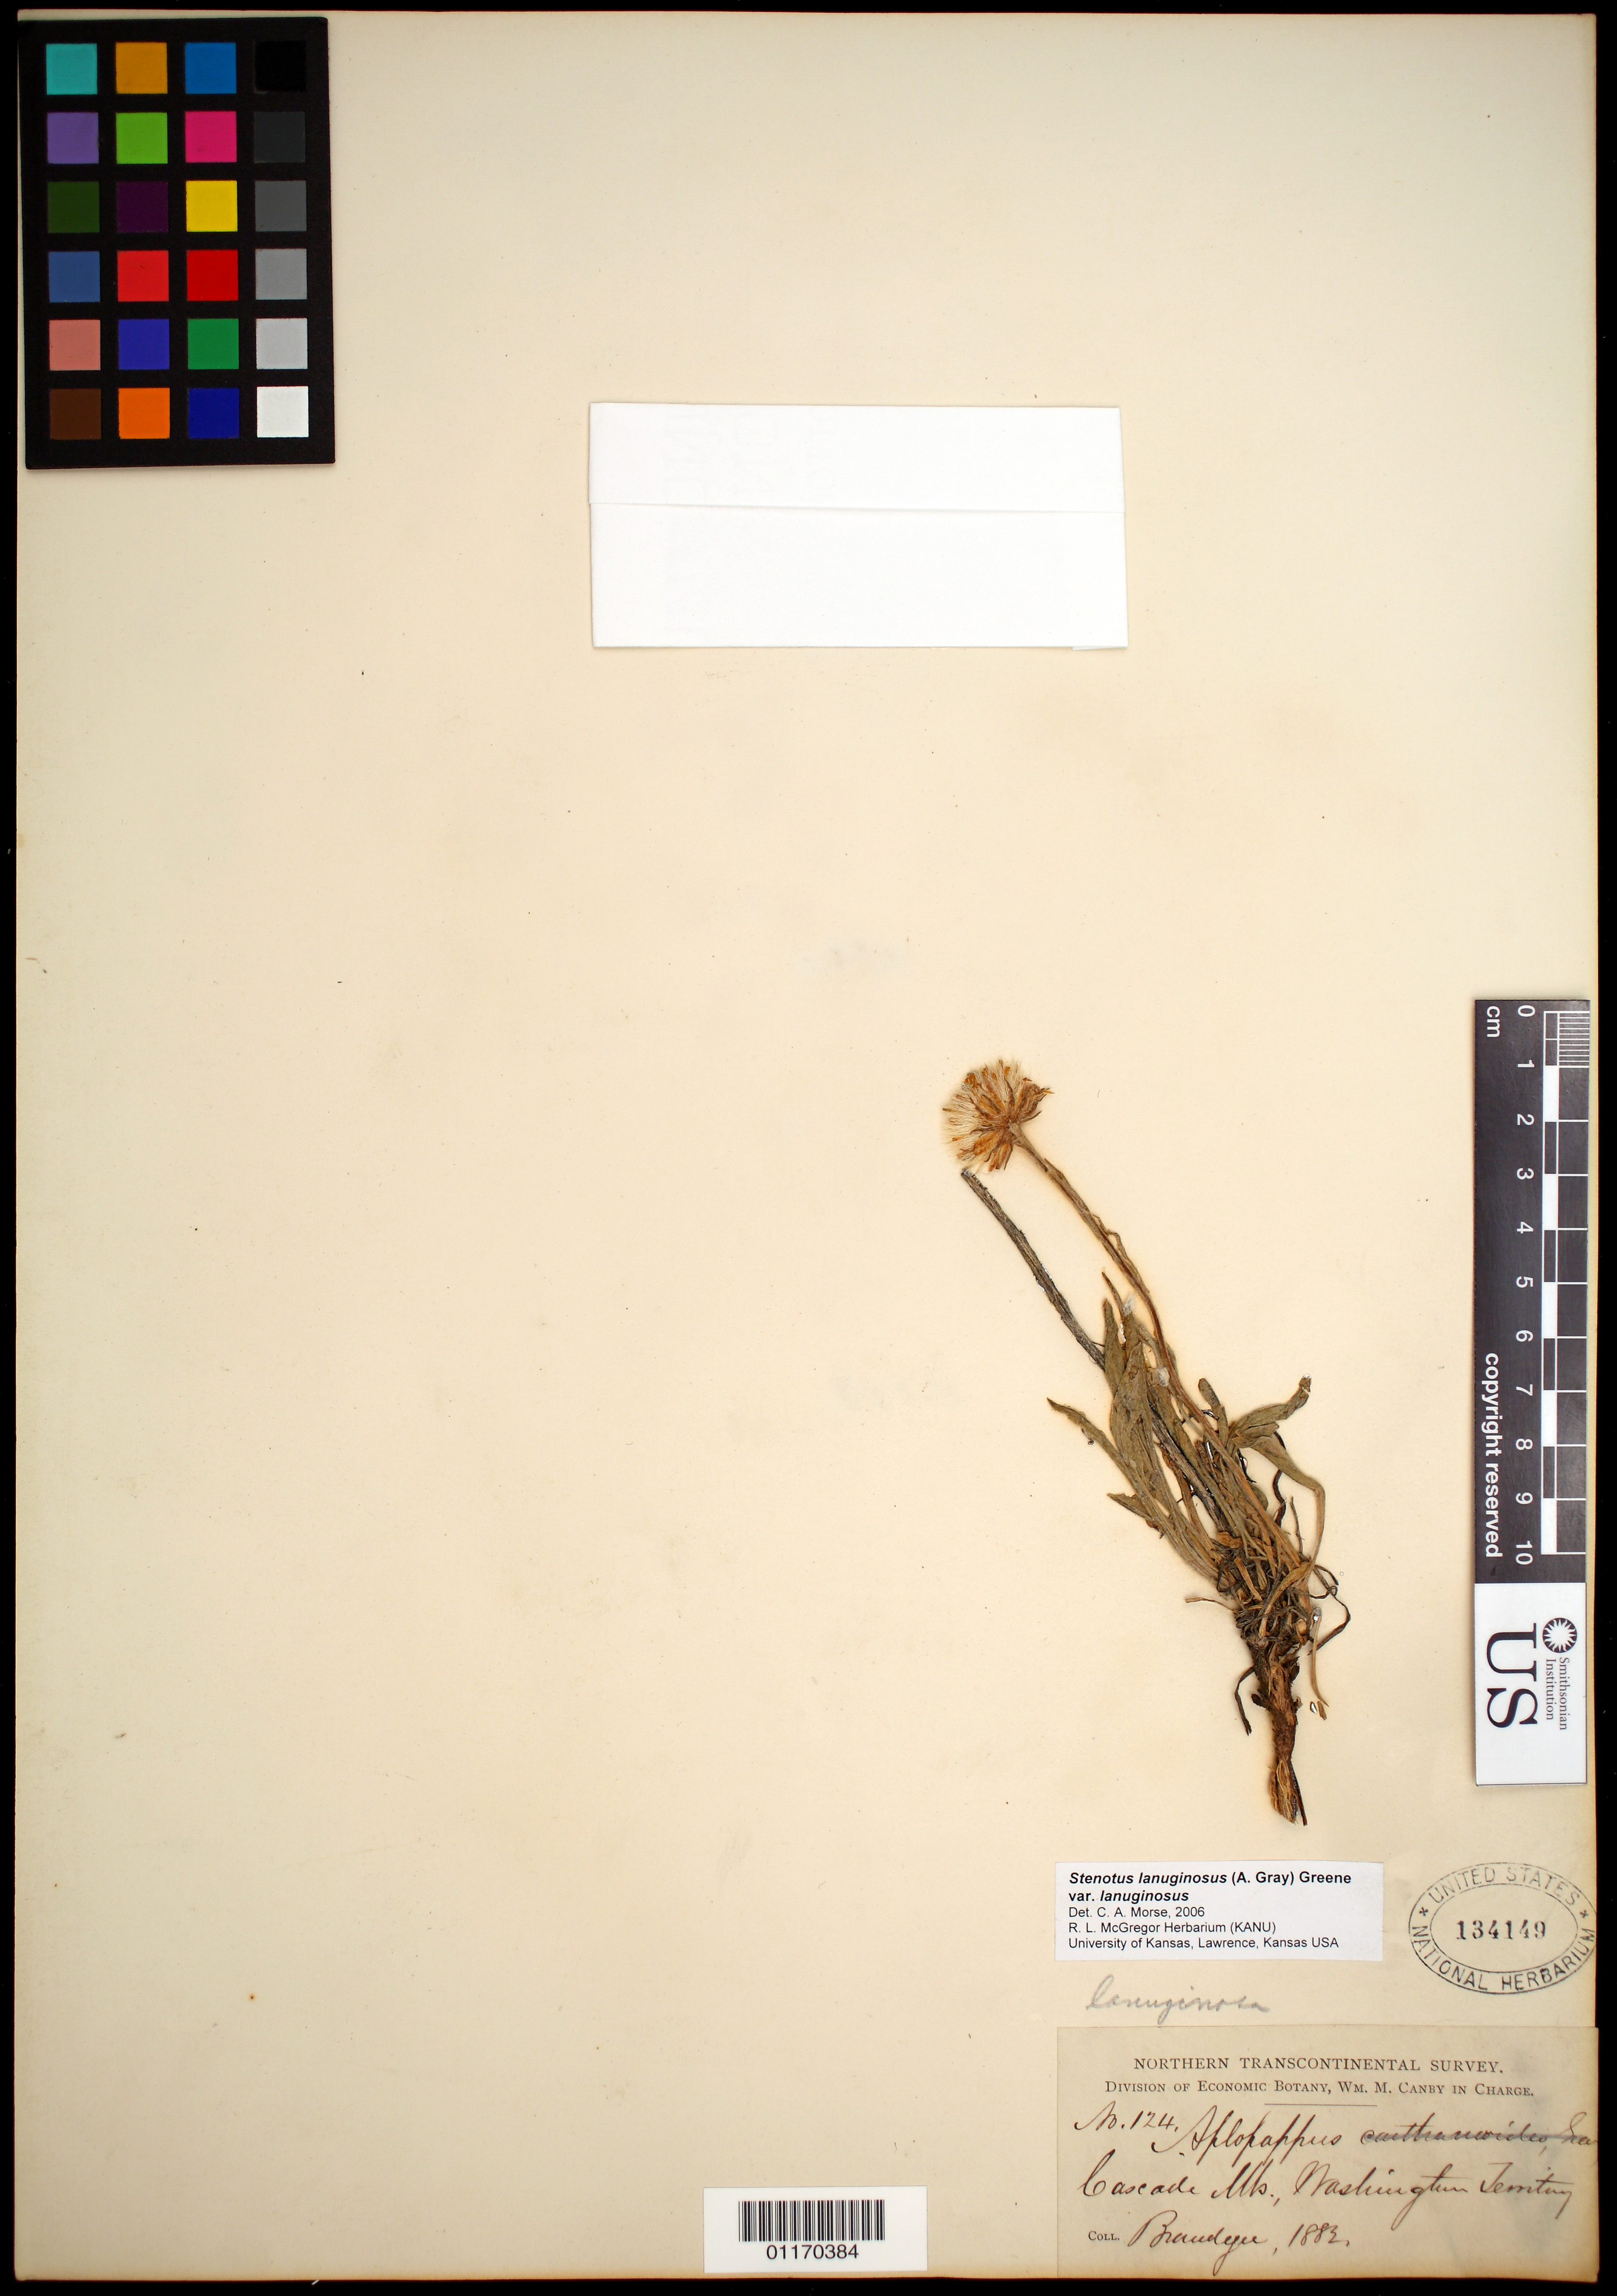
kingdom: Plantae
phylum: Tracheophyta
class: Magnoliopsida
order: Asterales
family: Asteraceae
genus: Stenotus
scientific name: Stenotus lanuginosus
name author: (A. Gray) Greene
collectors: -- Brandegee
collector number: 124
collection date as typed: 1882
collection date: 1882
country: United States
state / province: Washington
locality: Cascade Mts.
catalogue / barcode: US 134149